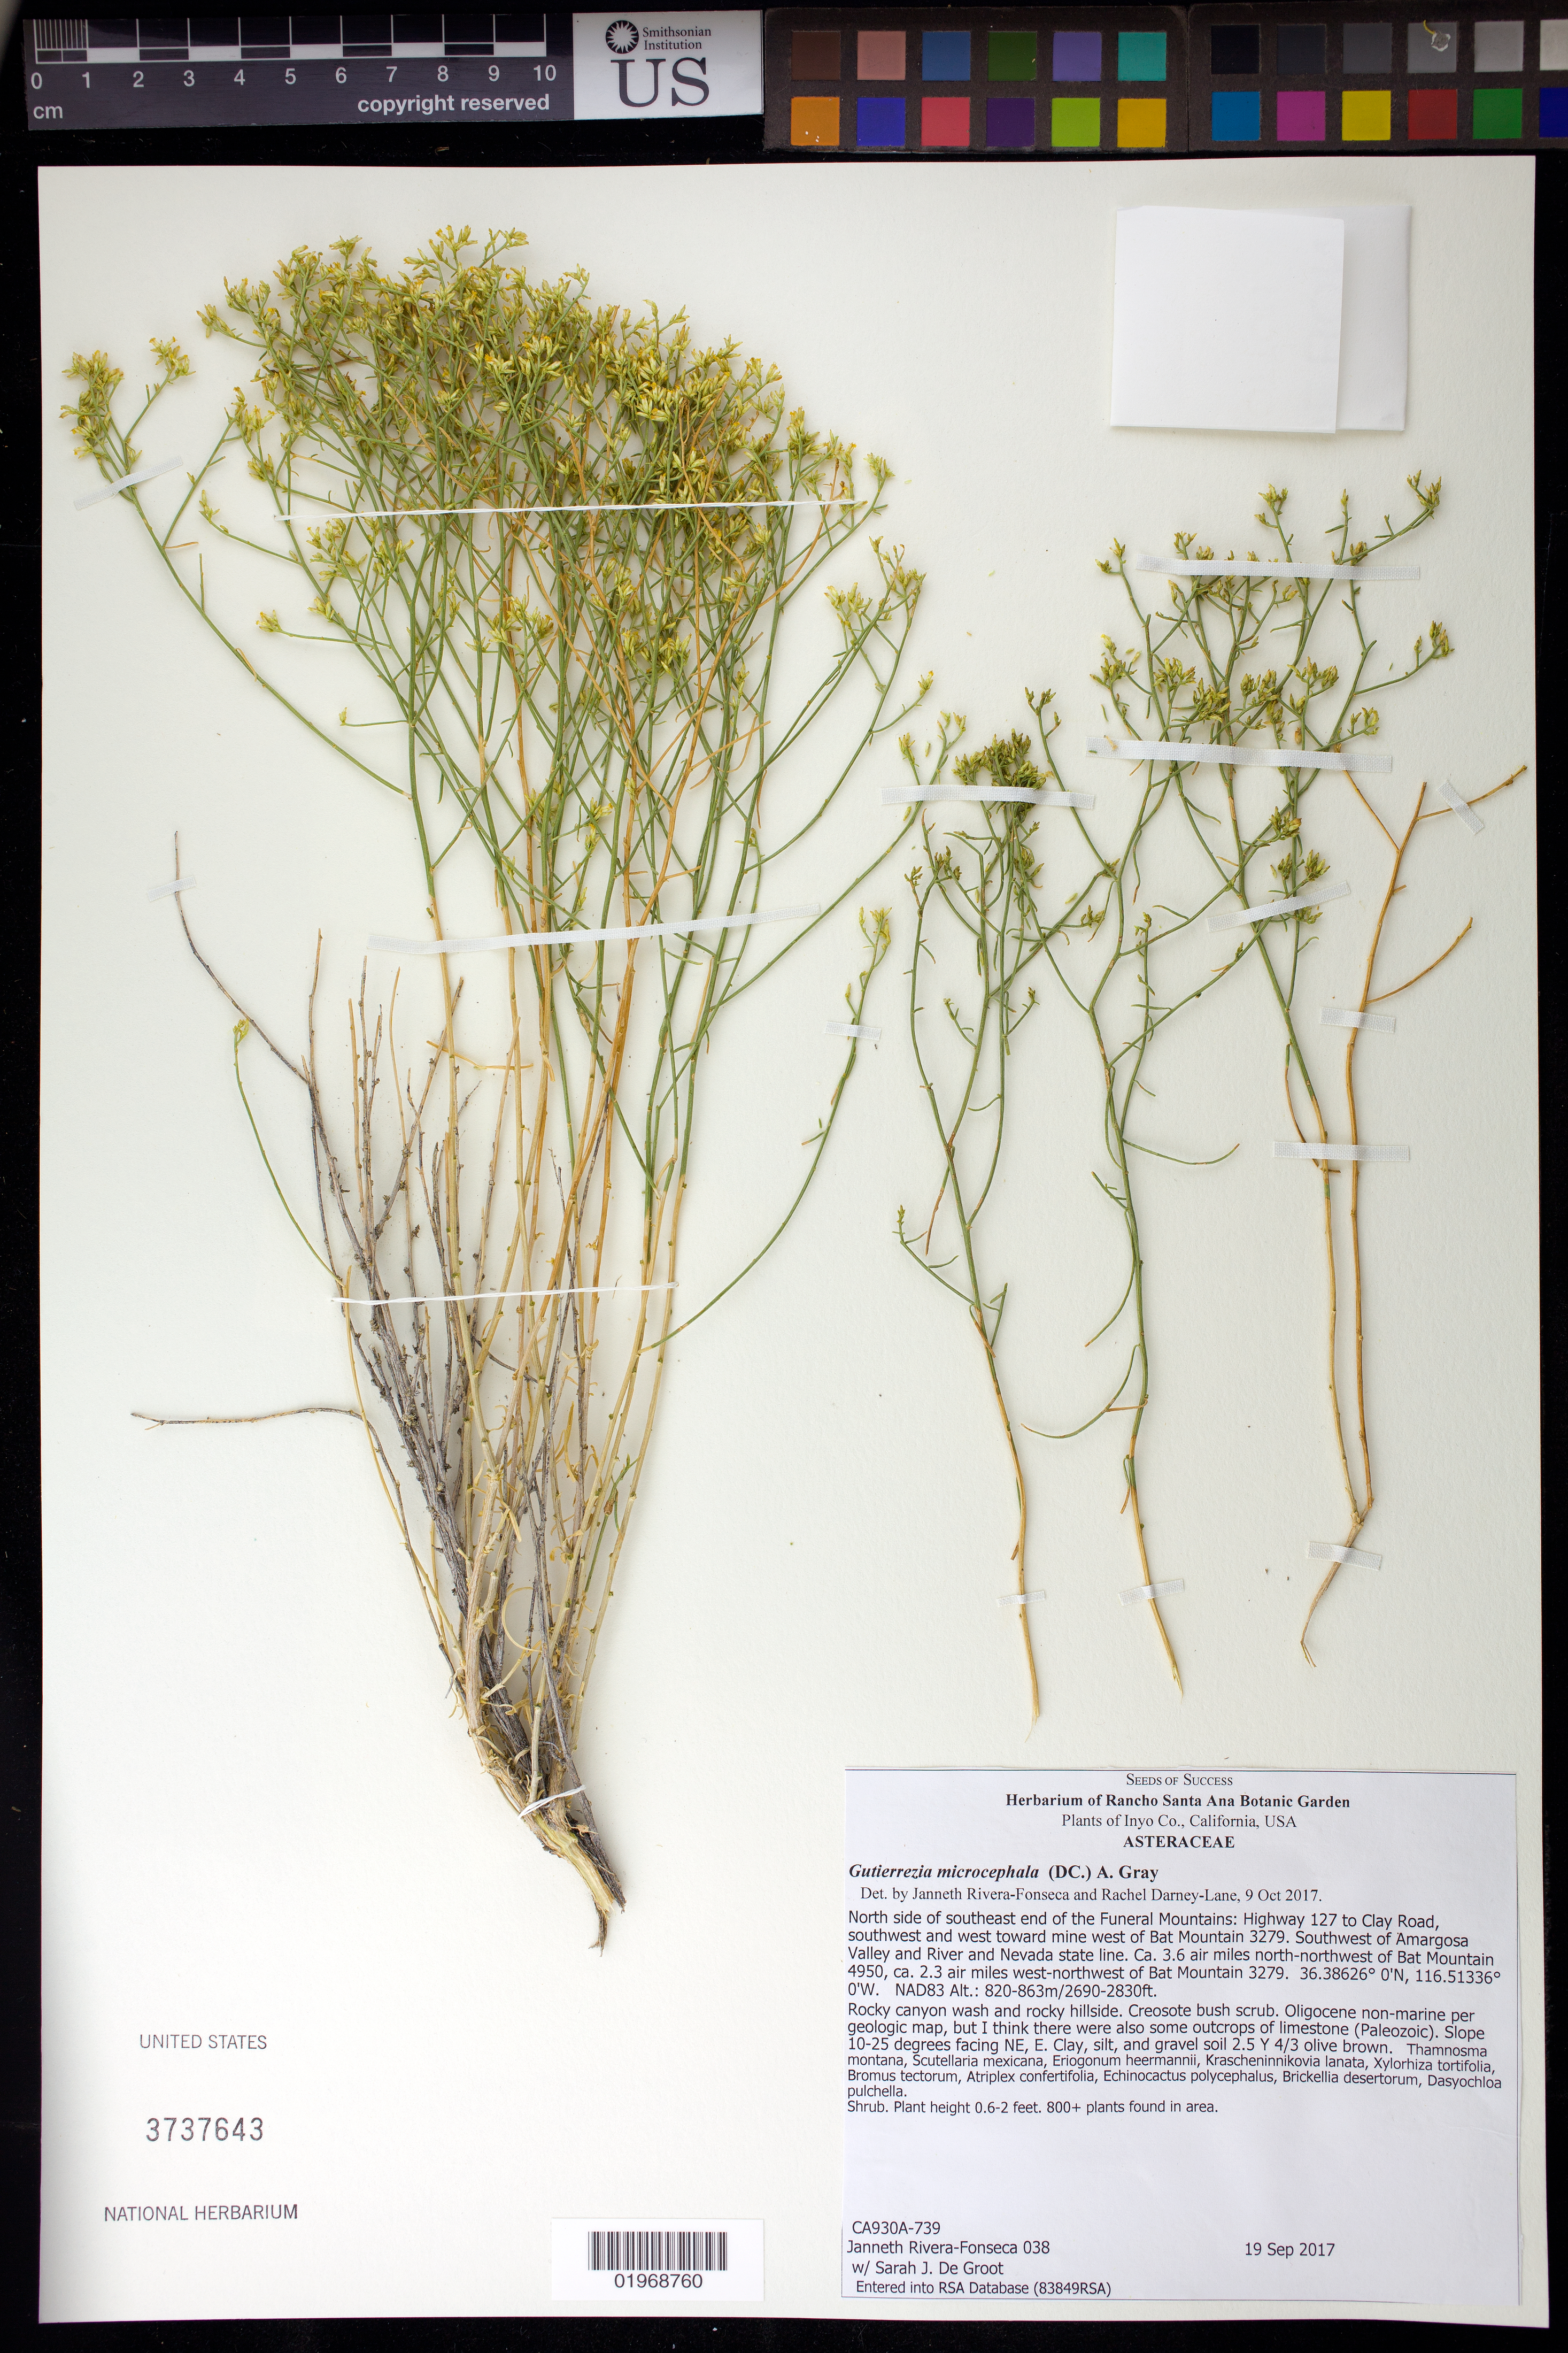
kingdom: Plantae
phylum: Tracheophyta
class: Magnoliopsida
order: Asterales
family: Asteraceae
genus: Gutierrezia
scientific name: Gutierrezia microcephala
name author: (DC.) A. Gray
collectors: J. Rivera-Fonseca & S. De Groot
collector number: CA930A-739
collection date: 2017-09-19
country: United States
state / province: California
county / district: Inyo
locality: E end of the Funeral Mountains Wilderness, ca. 2.3 air miles WNW of Bat Mtn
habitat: Rocky canyon wash and rocky hillside. Creosote bush scrub.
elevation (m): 820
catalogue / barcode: US 3737643